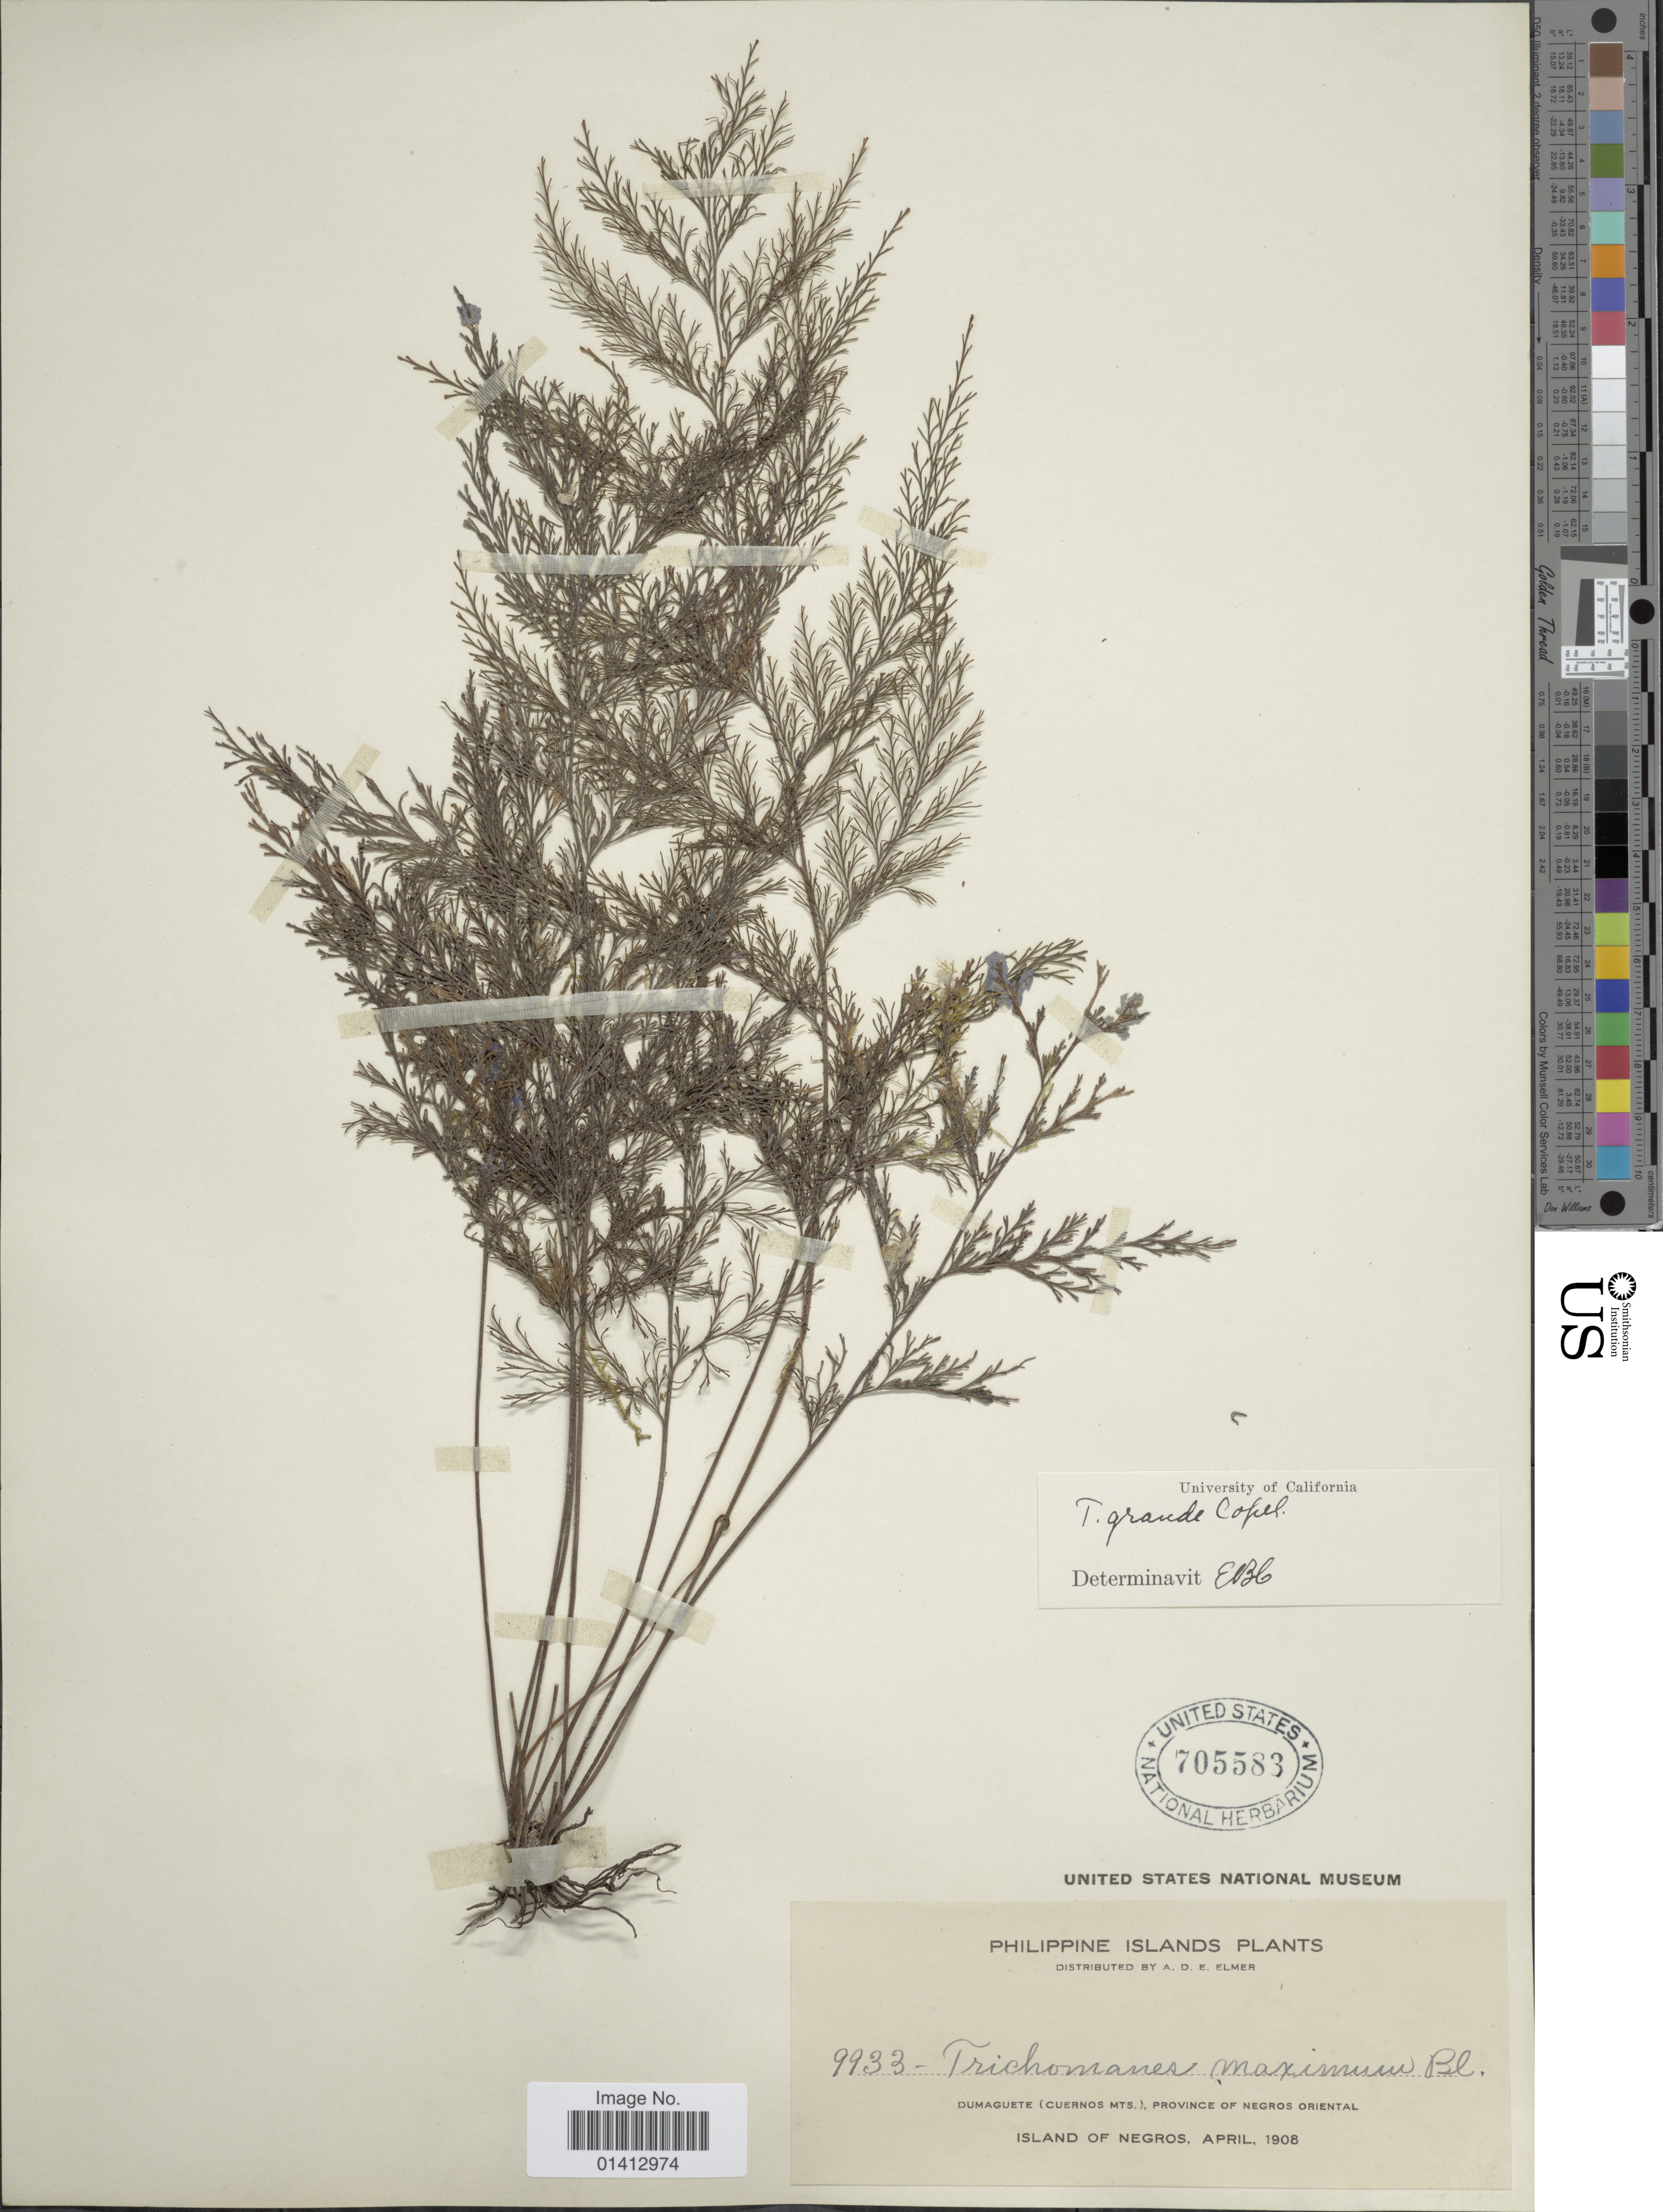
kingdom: Plantae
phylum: Tracheophyta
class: Polypodiopsida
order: Hymenophyllales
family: Hymenophyllaceae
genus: Crepidomanes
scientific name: Crepidomanes grande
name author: (Copel.) Ebihara & K. Iwats.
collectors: A. D. E. Elmer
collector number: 9933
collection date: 1908-04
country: Philippines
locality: Dumaguete (Cuernos Mts), Province of Negros oriental, Island of Negros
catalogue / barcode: US 705583